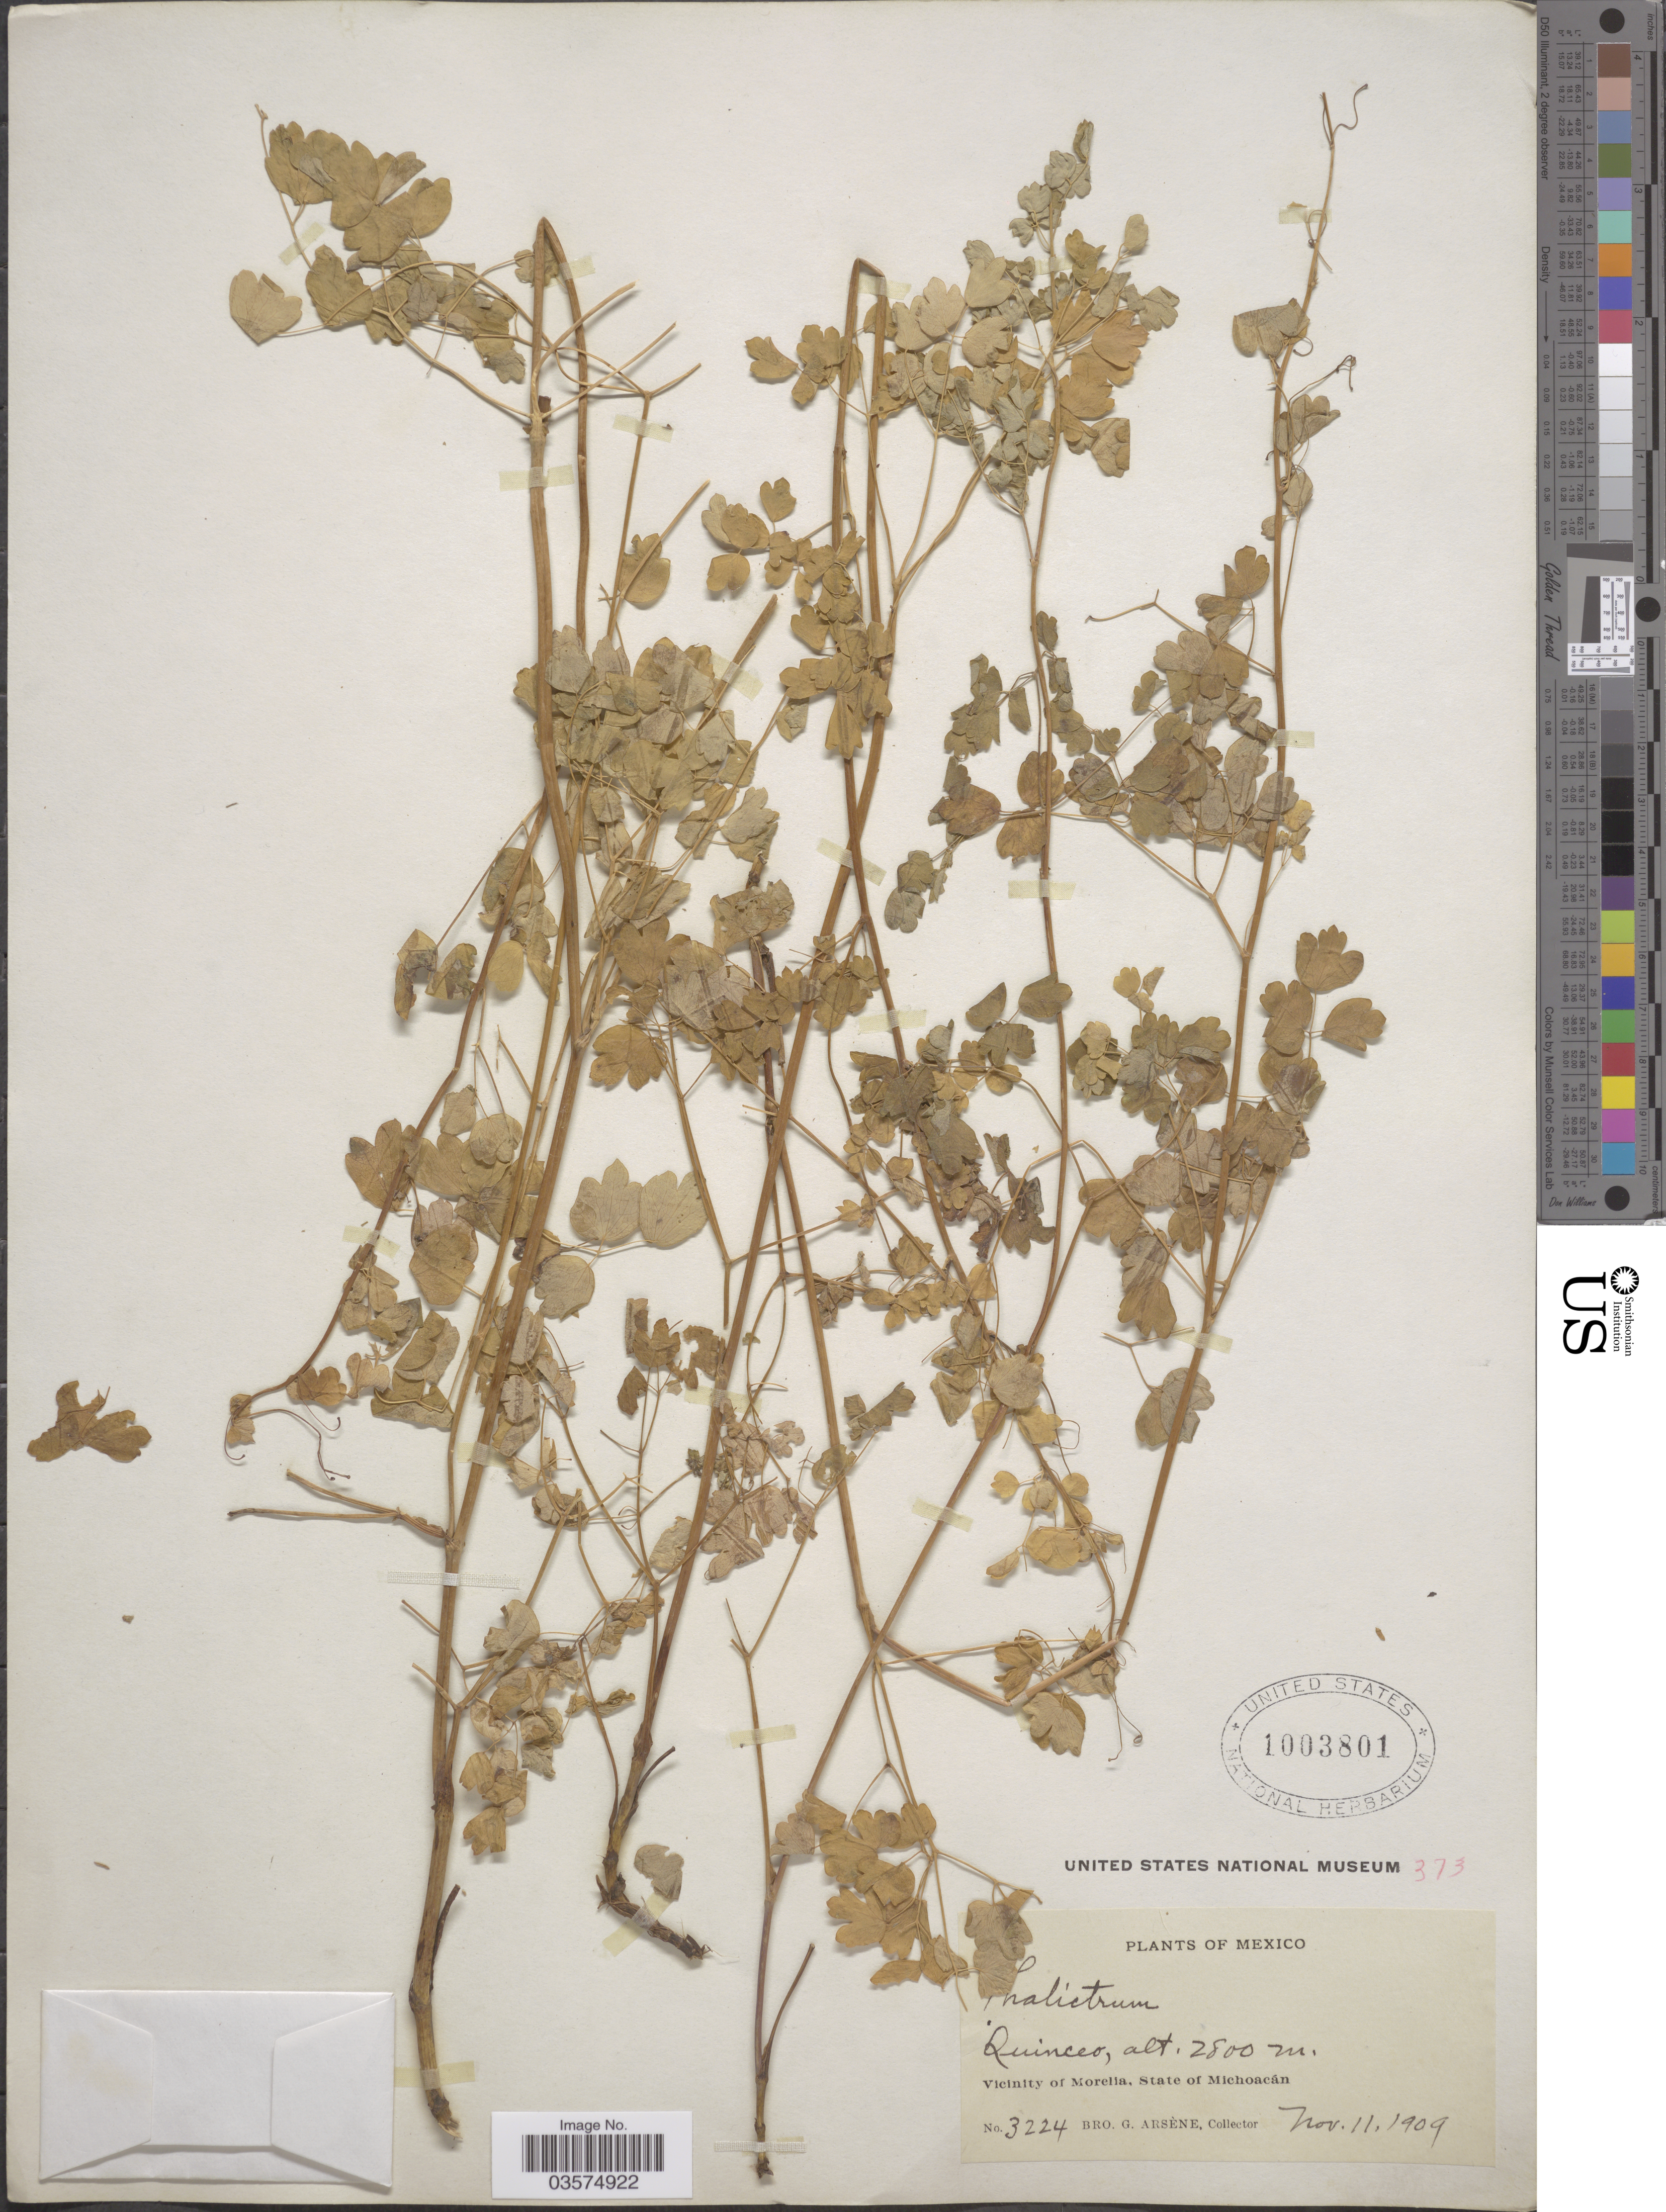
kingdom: Plantae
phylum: Tracheophyta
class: Magnoliopsida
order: Ranunculales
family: Ranunculaceae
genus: Thalictrum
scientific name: Thalictrum sp.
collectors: Bro. G. Arsène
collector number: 3224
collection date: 1909-11-11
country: Mexico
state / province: Michoacán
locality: Quinceo. Vicinity of Morelia.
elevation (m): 2800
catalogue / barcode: US 1003801